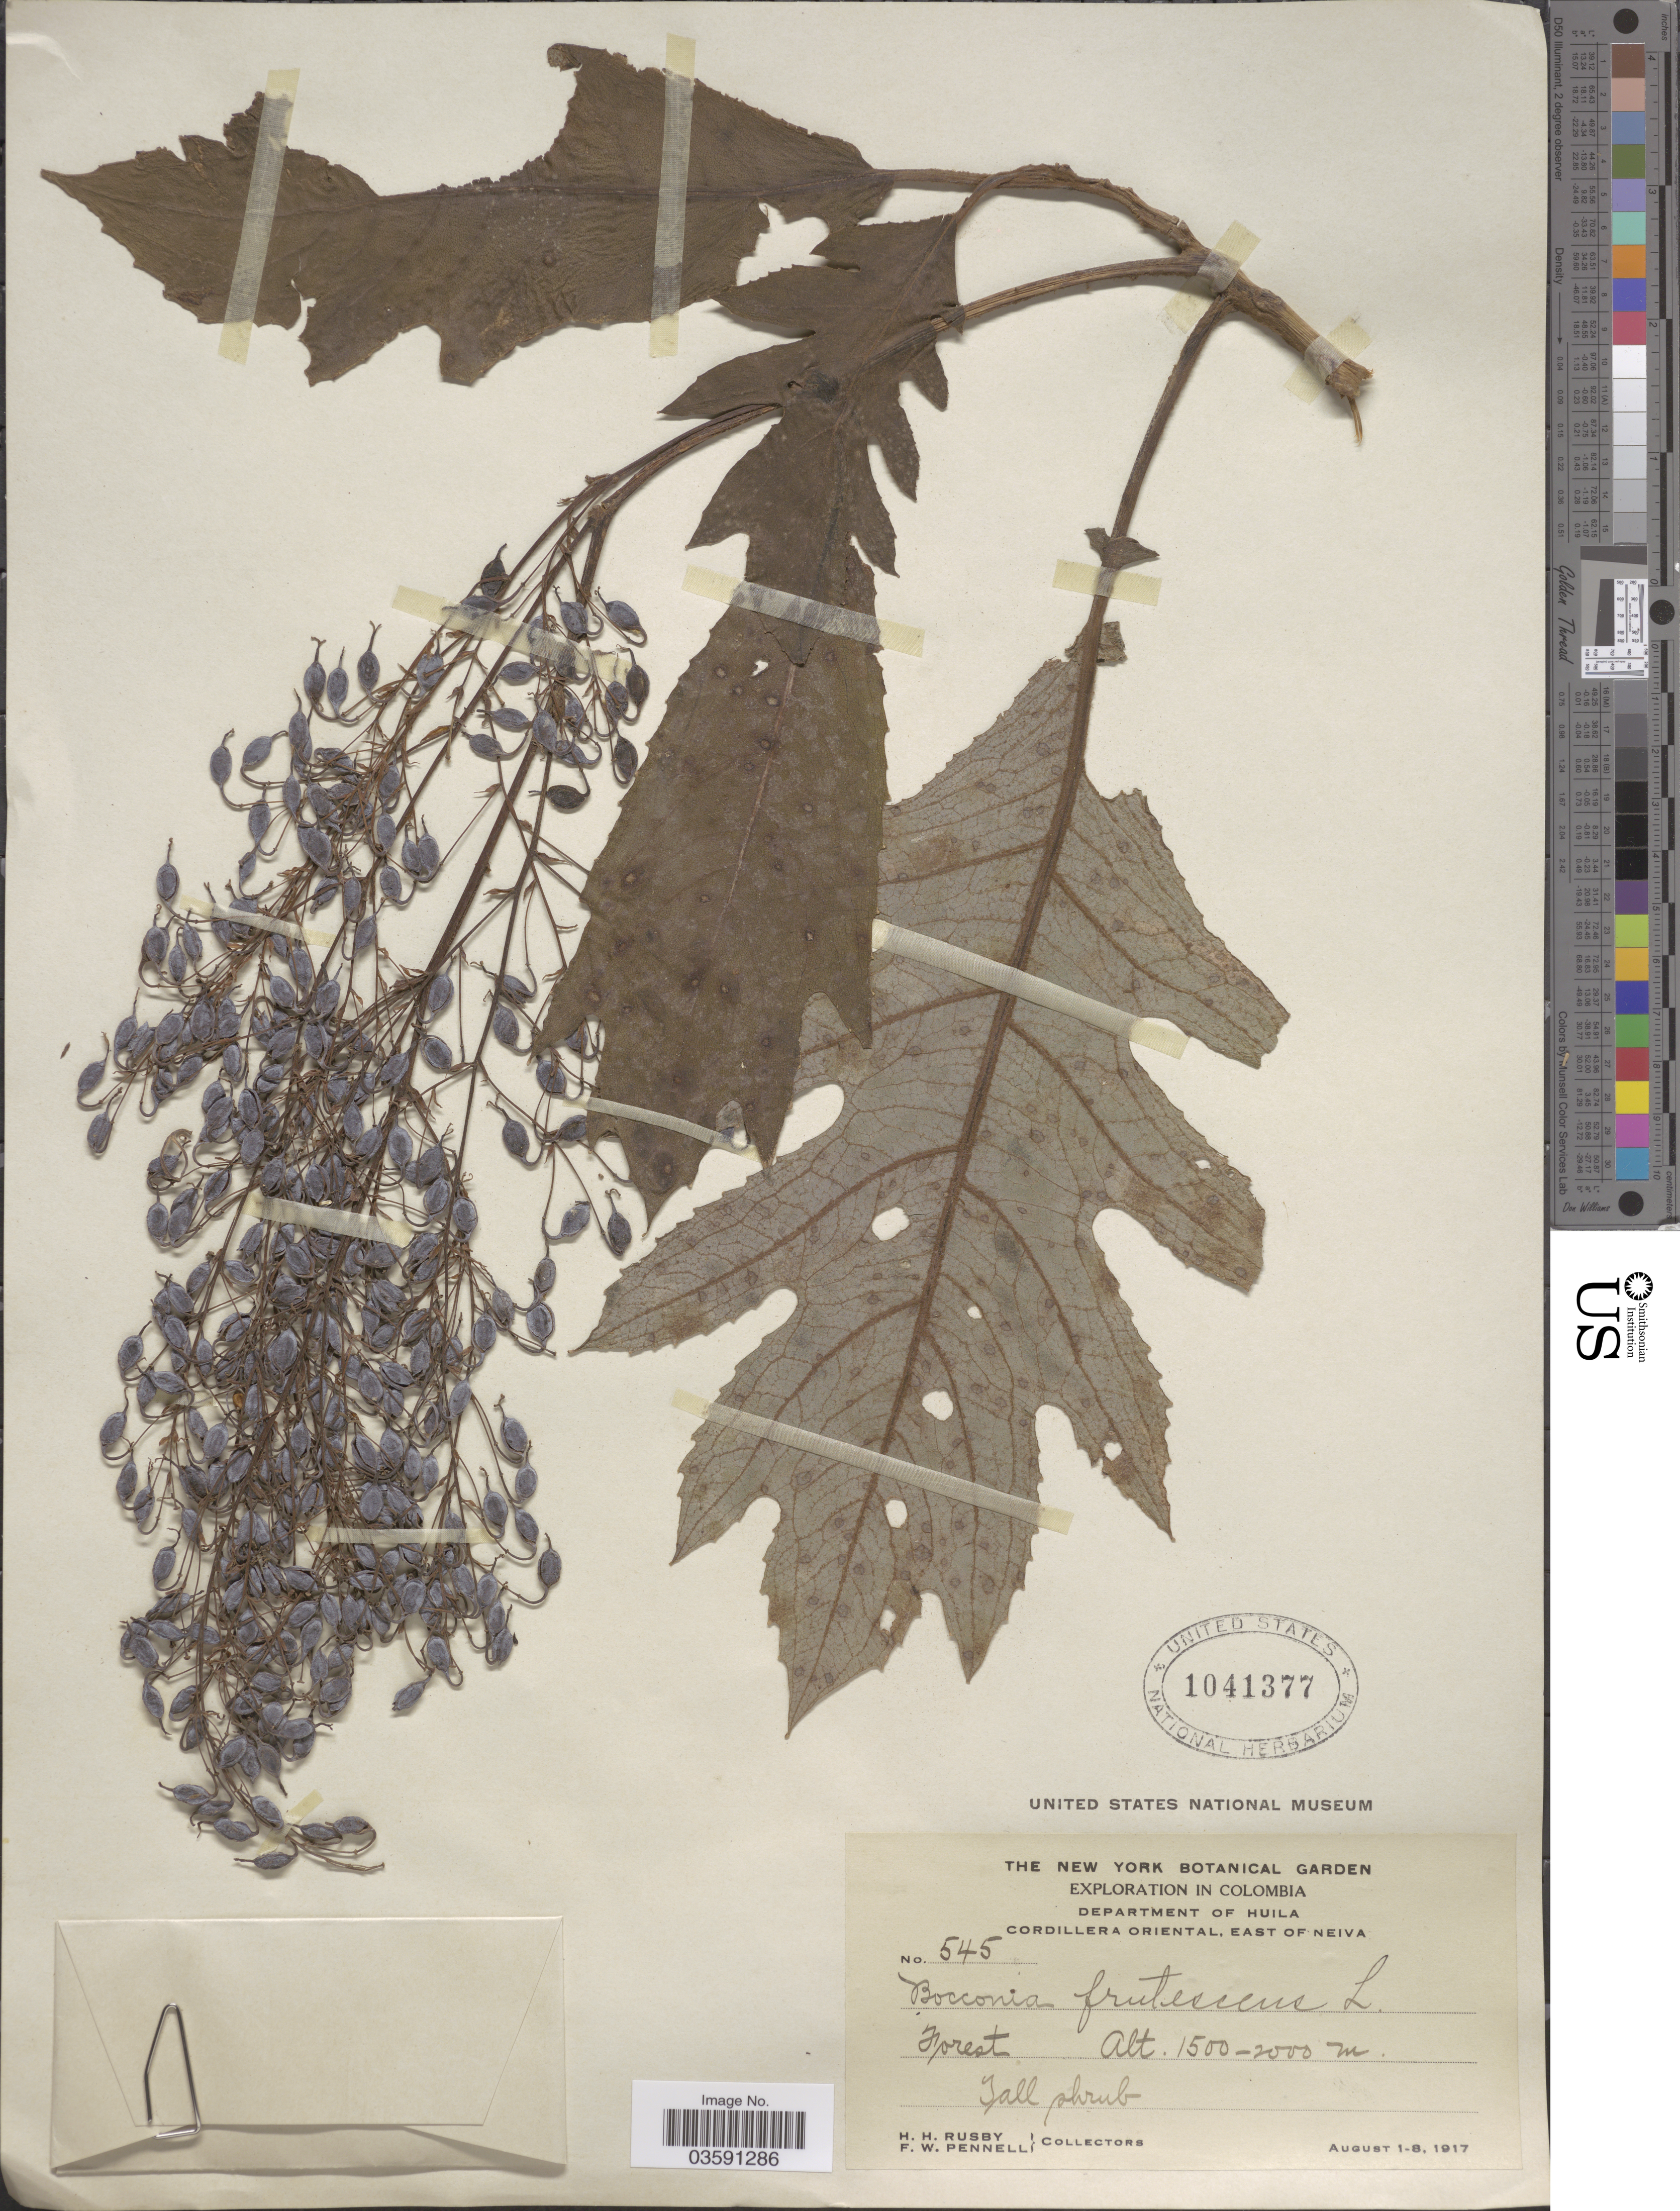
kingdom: Plantae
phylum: Tracheophyta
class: Magnoliopsida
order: Ranunculales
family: Papaveraceae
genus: Bocconia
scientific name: Bocconia integrifolia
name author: Bonpl.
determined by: Strong, Mark T., (BOT), Smithsonian Institution - National Museum of Natural History (UNITED STATES)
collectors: H. H. Rusby & F. W. Pennell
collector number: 545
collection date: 1917-08-01/1917-08-08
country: Colombia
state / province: Huila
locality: Department of Huila. Cordillera Oriental, east of Neiva.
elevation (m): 1500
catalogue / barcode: US 1041377